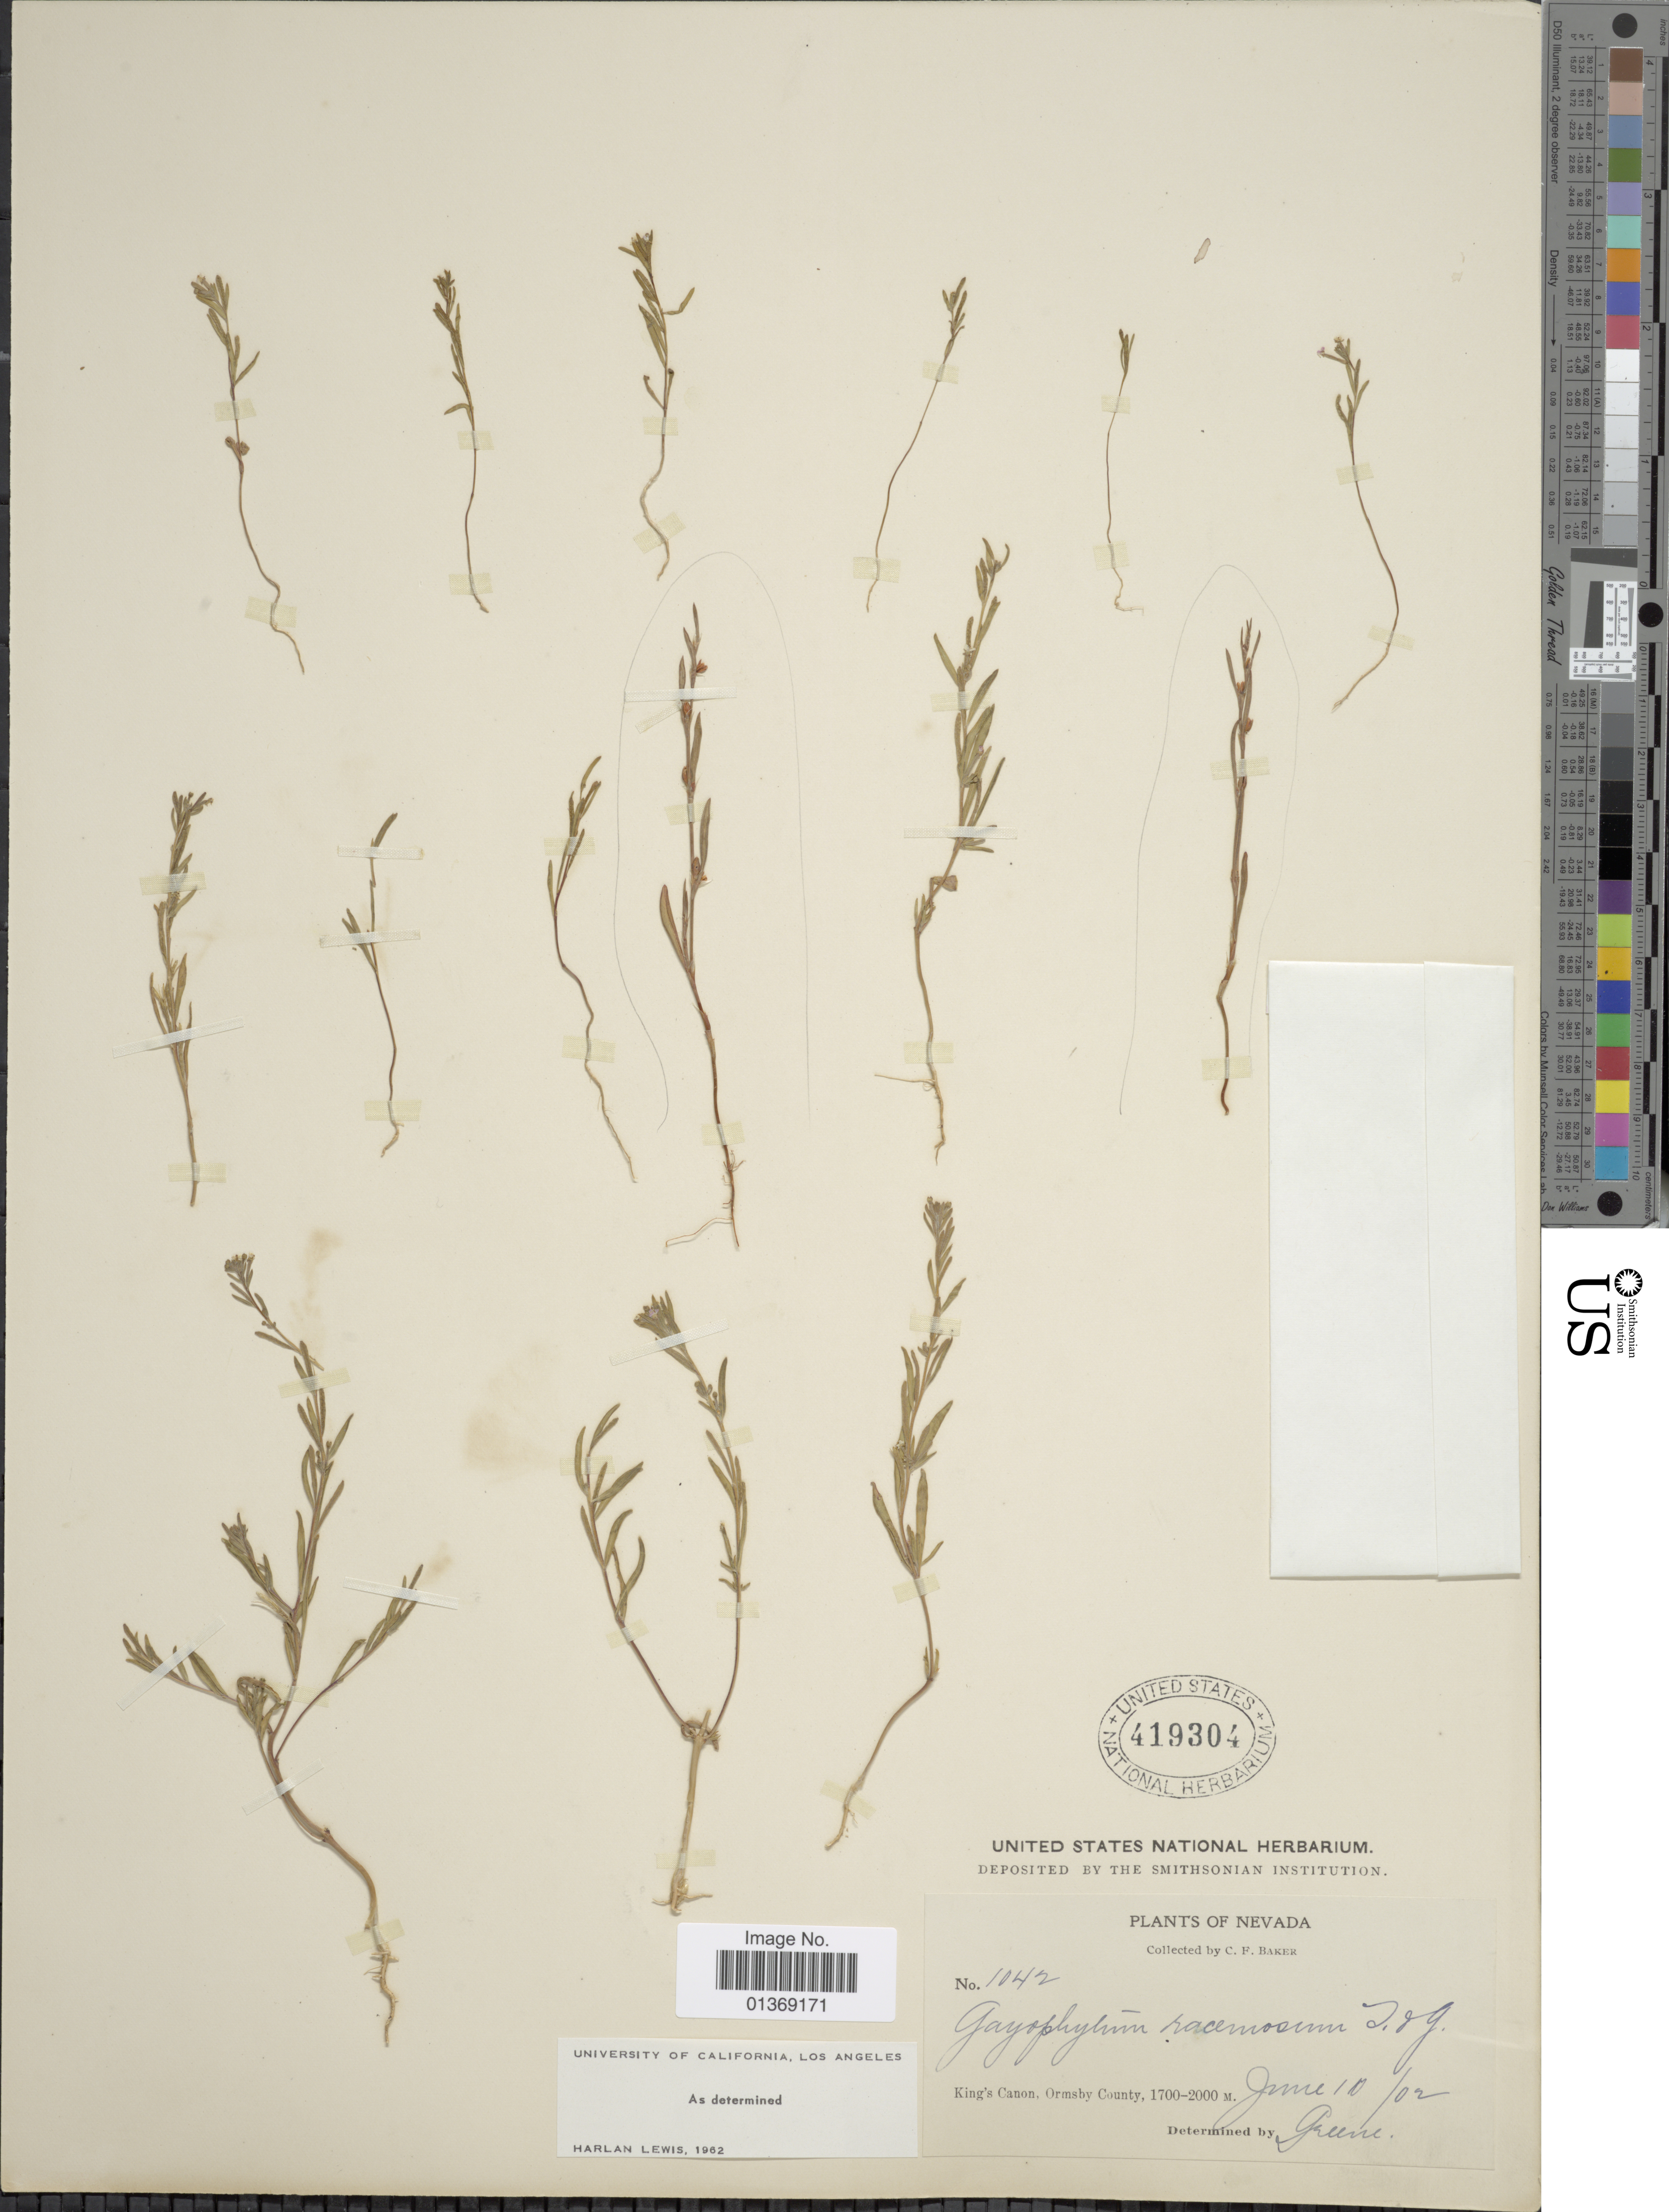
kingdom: Plantae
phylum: Tracheophyta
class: Magnoliopsida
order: Myrtales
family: Onagraceae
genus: Gayophytum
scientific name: Gayophytum racemosum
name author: Torr. & A. Gray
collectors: C. F. Baker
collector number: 1042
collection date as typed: Transcribed d/m/y: 10/6/2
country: United States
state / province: Nevada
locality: King's Canon, Ormsby County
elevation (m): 1700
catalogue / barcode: US 419304